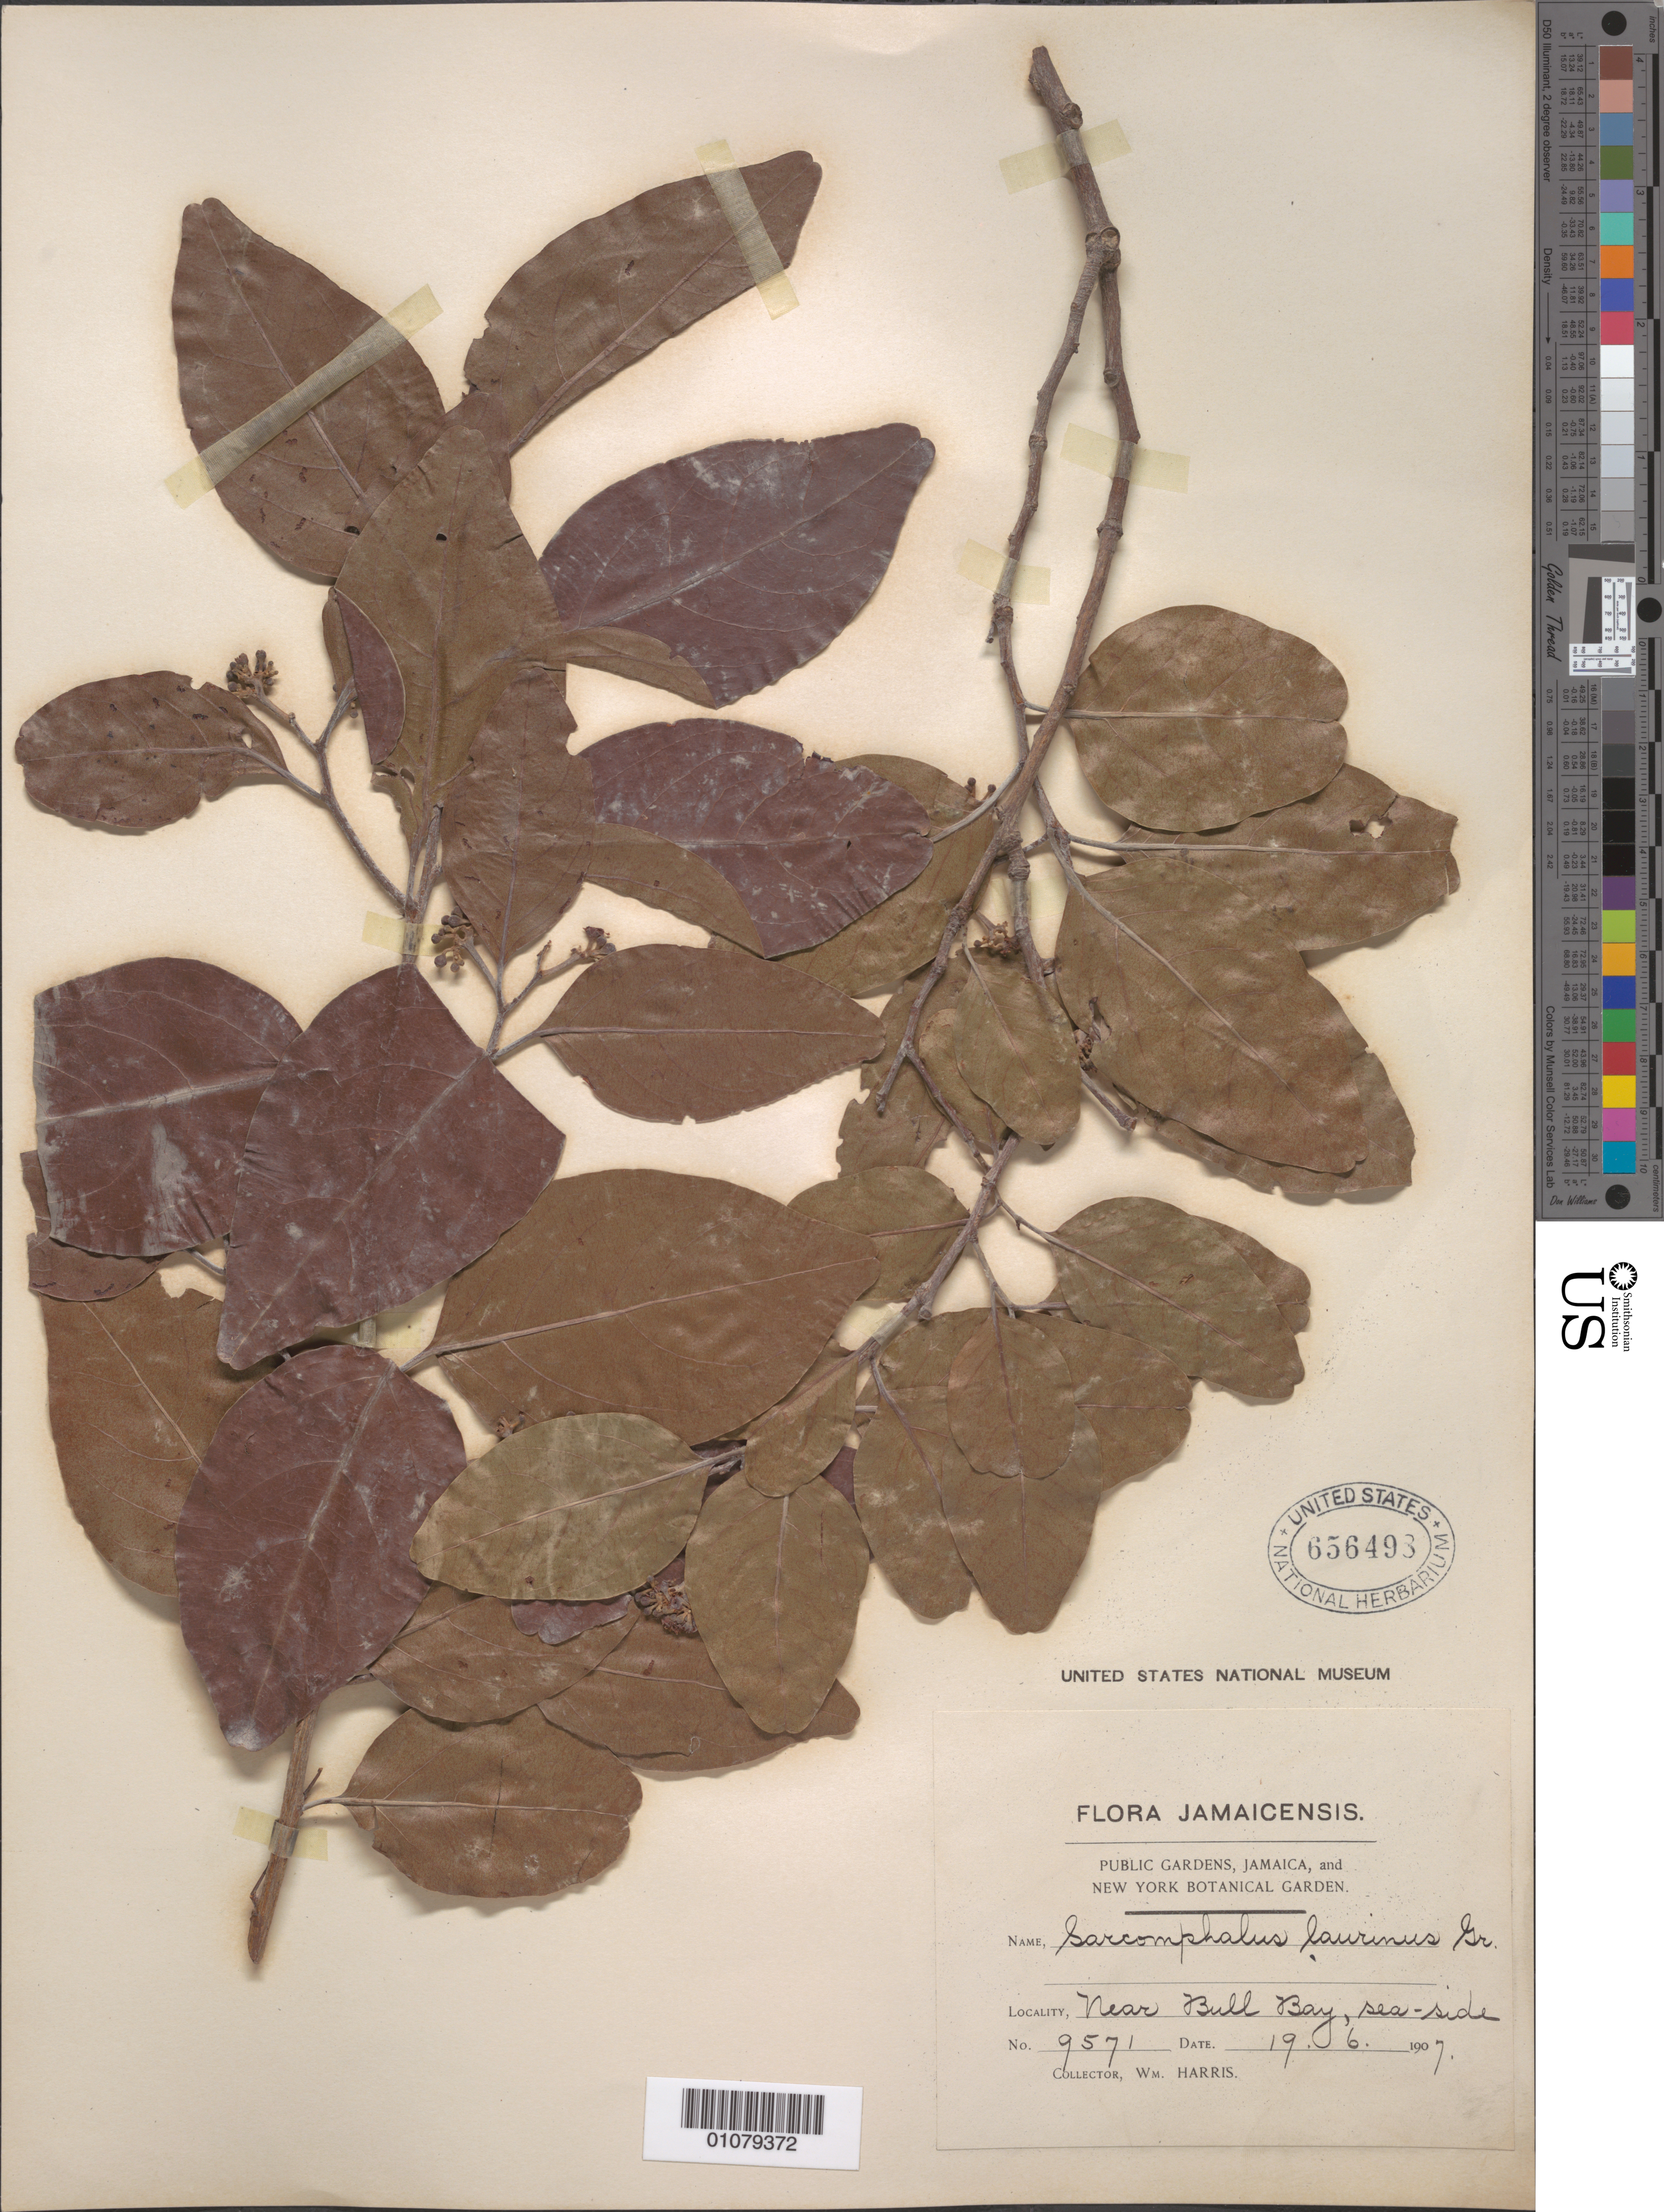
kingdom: Plantae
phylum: Tracheophyta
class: Magnoliopsida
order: Rosales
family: Rhamnaceae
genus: Sarcomphalus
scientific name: Sarcomphalus laurinus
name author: Griseb.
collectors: W. Harris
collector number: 9571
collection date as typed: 19 Jun 1907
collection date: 1907-06-19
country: Jamaica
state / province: Saint Andrew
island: Jamaica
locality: Near Bull Bay, sea-side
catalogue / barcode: US 656493